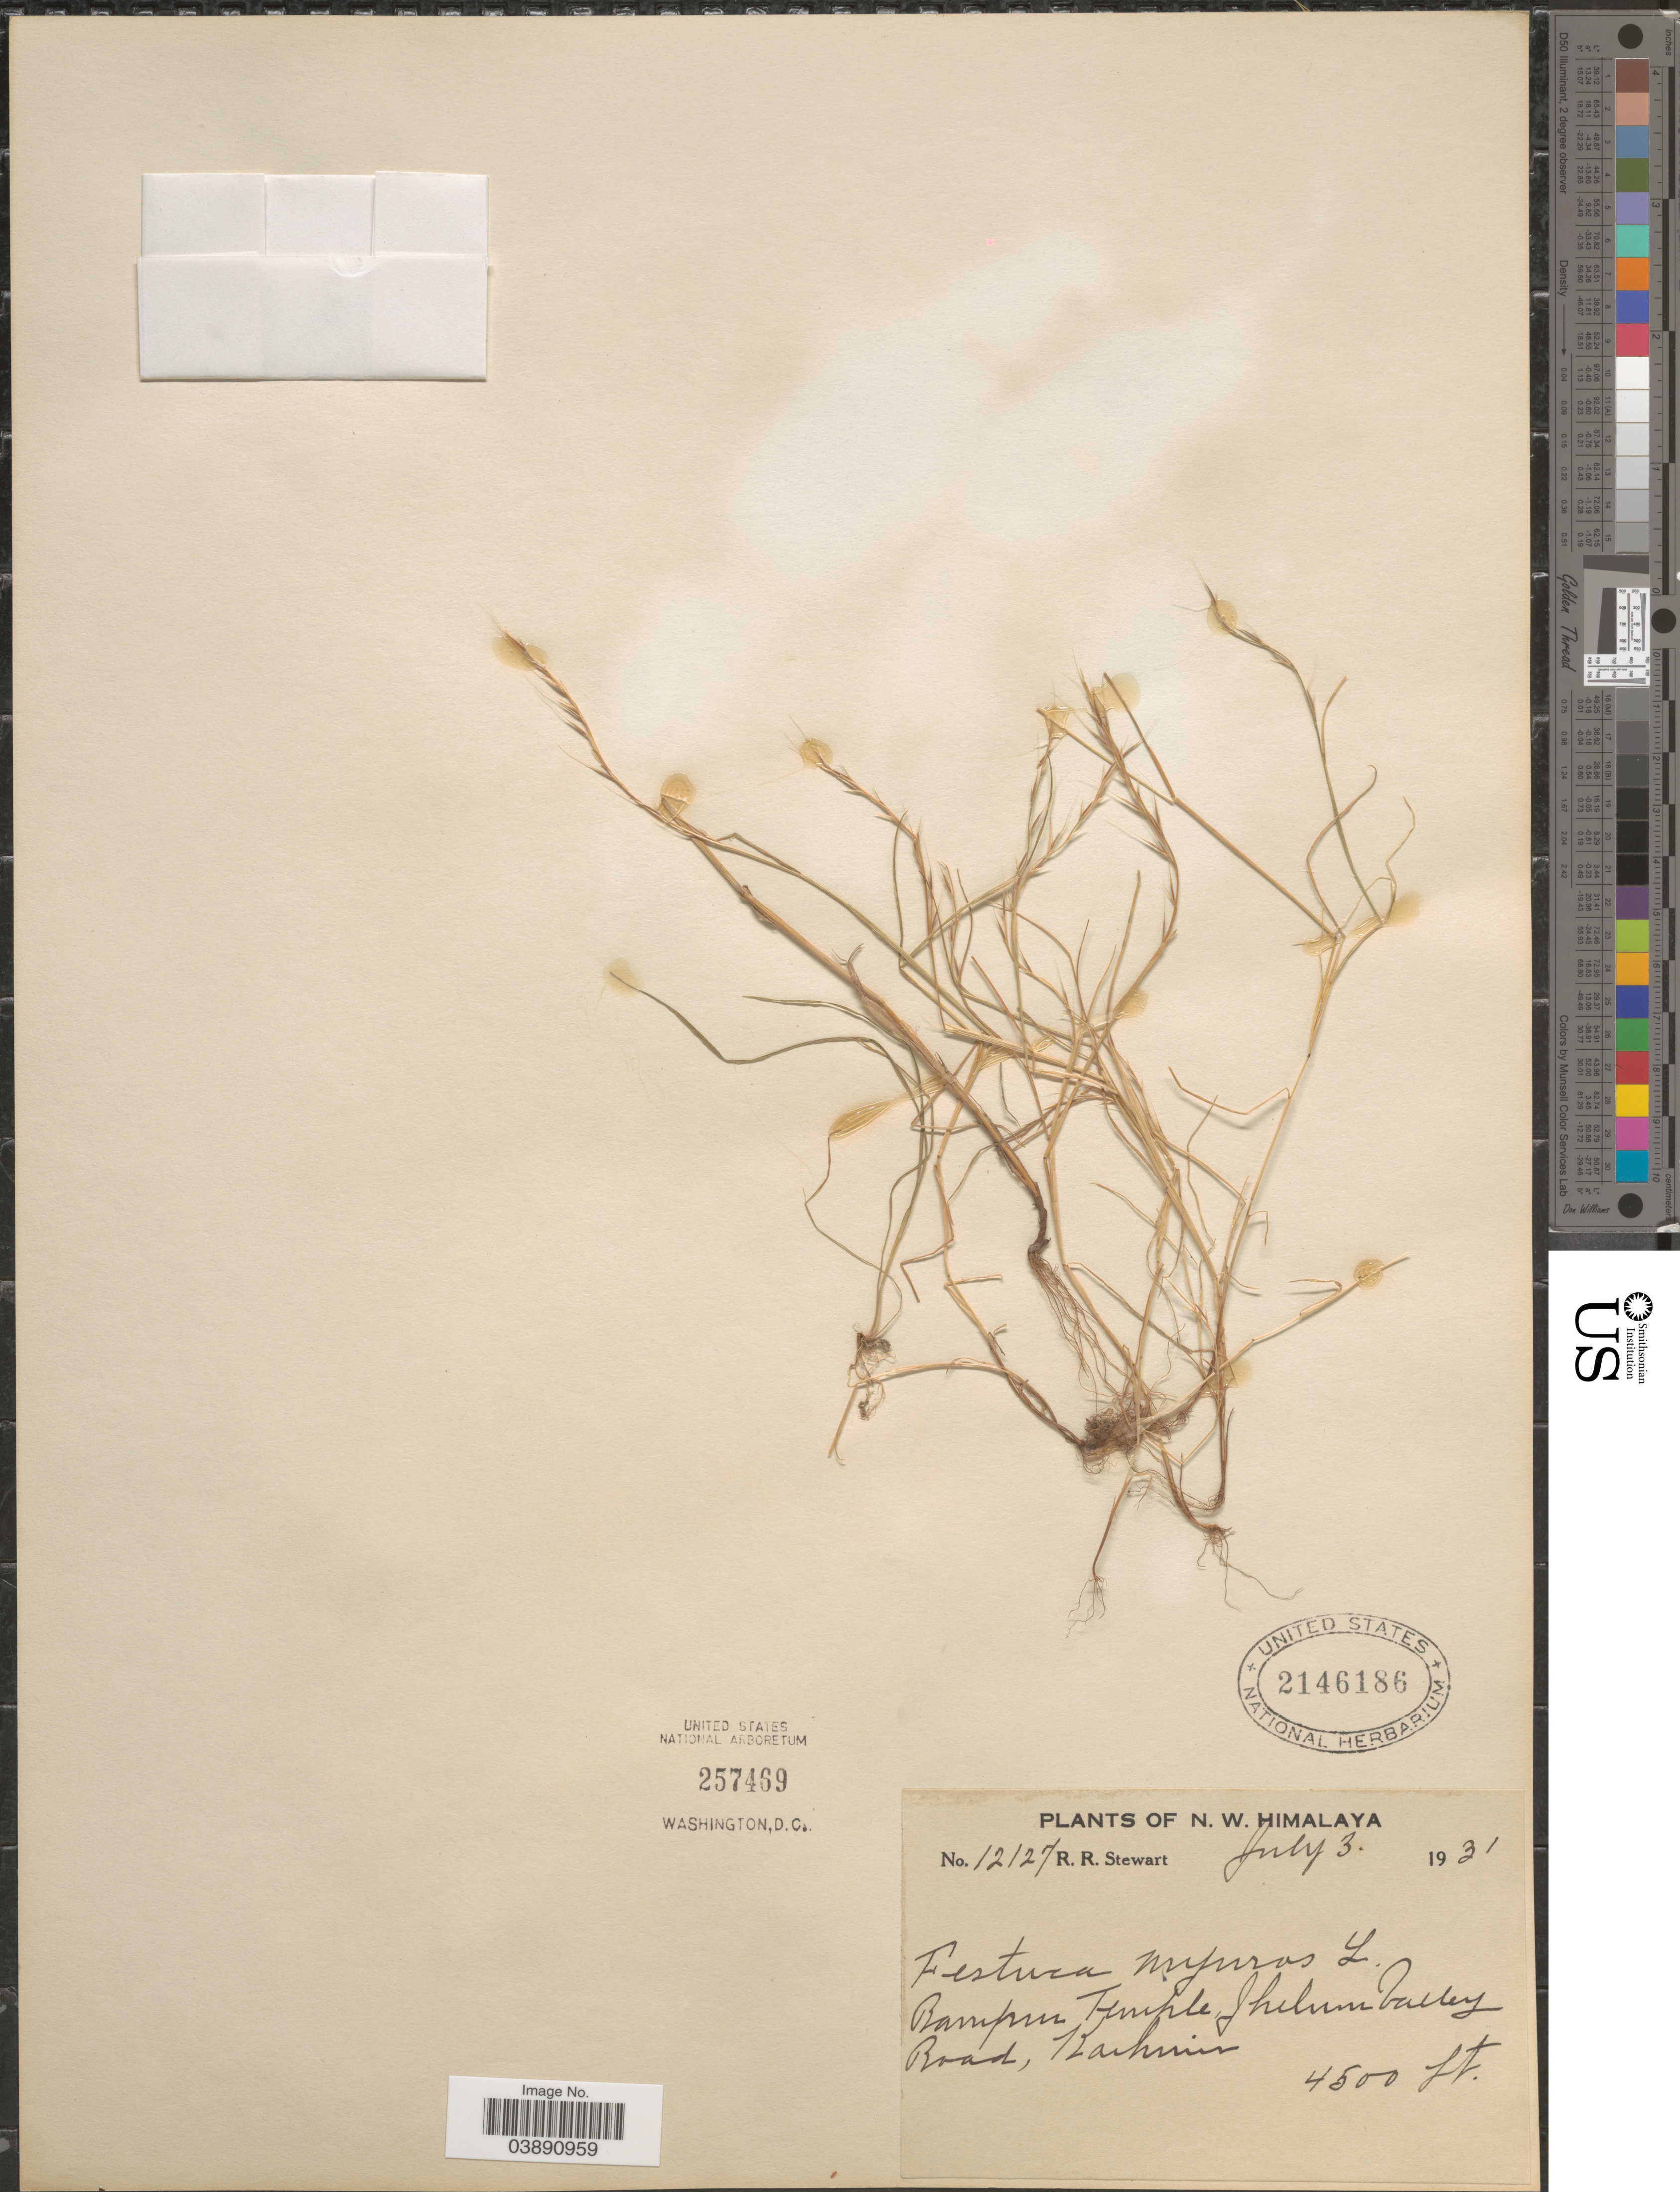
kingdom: Plantae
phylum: Tracheophyta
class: Liliopsida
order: Poales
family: Poaceae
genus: Festuca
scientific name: Festuca myuros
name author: L.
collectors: R. Stewart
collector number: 12127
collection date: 1931-07-03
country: India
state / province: Jammu and Kashmir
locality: N. W. Himalaya. Rampur Temple, Jhelum Valley Road, Kashmir.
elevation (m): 1372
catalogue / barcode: US 2146186